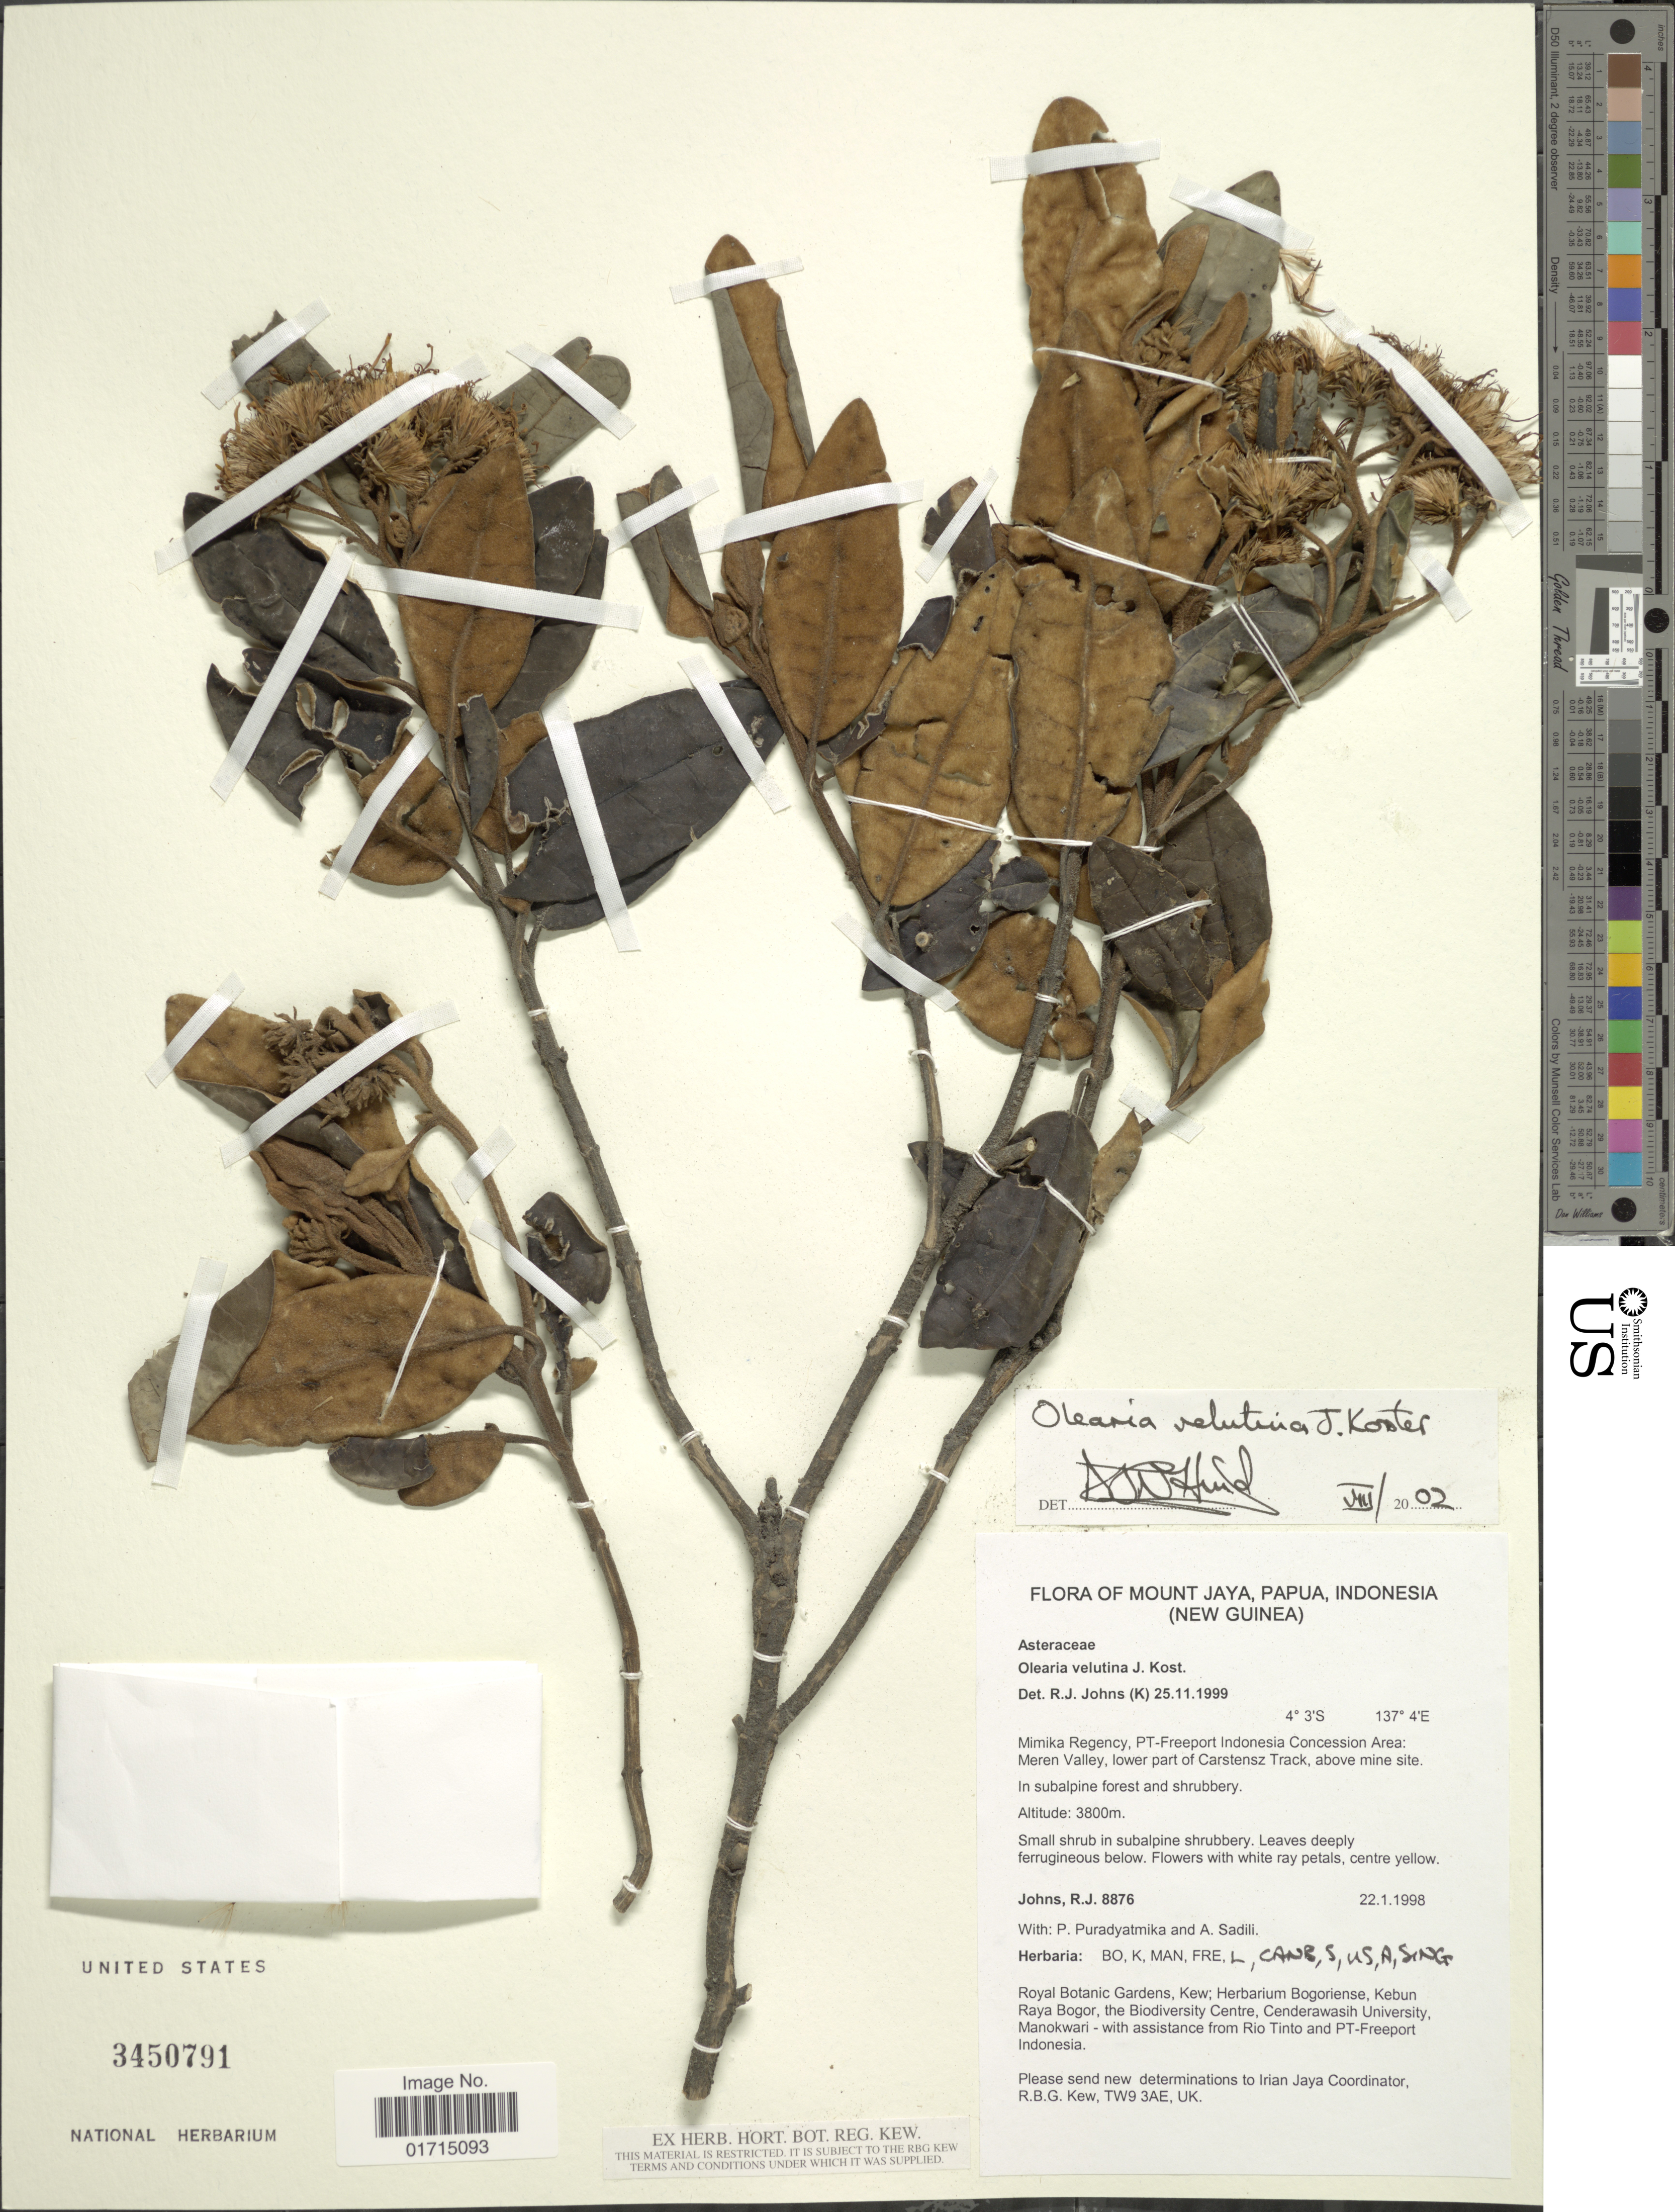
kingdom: Plantae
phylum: Tracheophyta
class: Magnoliopsida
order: Asterales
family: Asteraceae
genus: Olearia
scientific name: Olearia velutina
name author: J. Kost.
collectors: R. Johns, P. Puradyatmika & A. Sadili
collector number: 8876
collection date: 1998-01-22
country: Indonesia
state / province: Papua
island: New Guinea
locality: Mount Jaya, Papua, Indonesia (New Guinea). Mimika Regency, PT-Freeport Indonesia Concession Area: Meren Valley, lower part of Carstensz Track, above mine site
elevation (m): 3800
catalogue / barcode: US 3450791